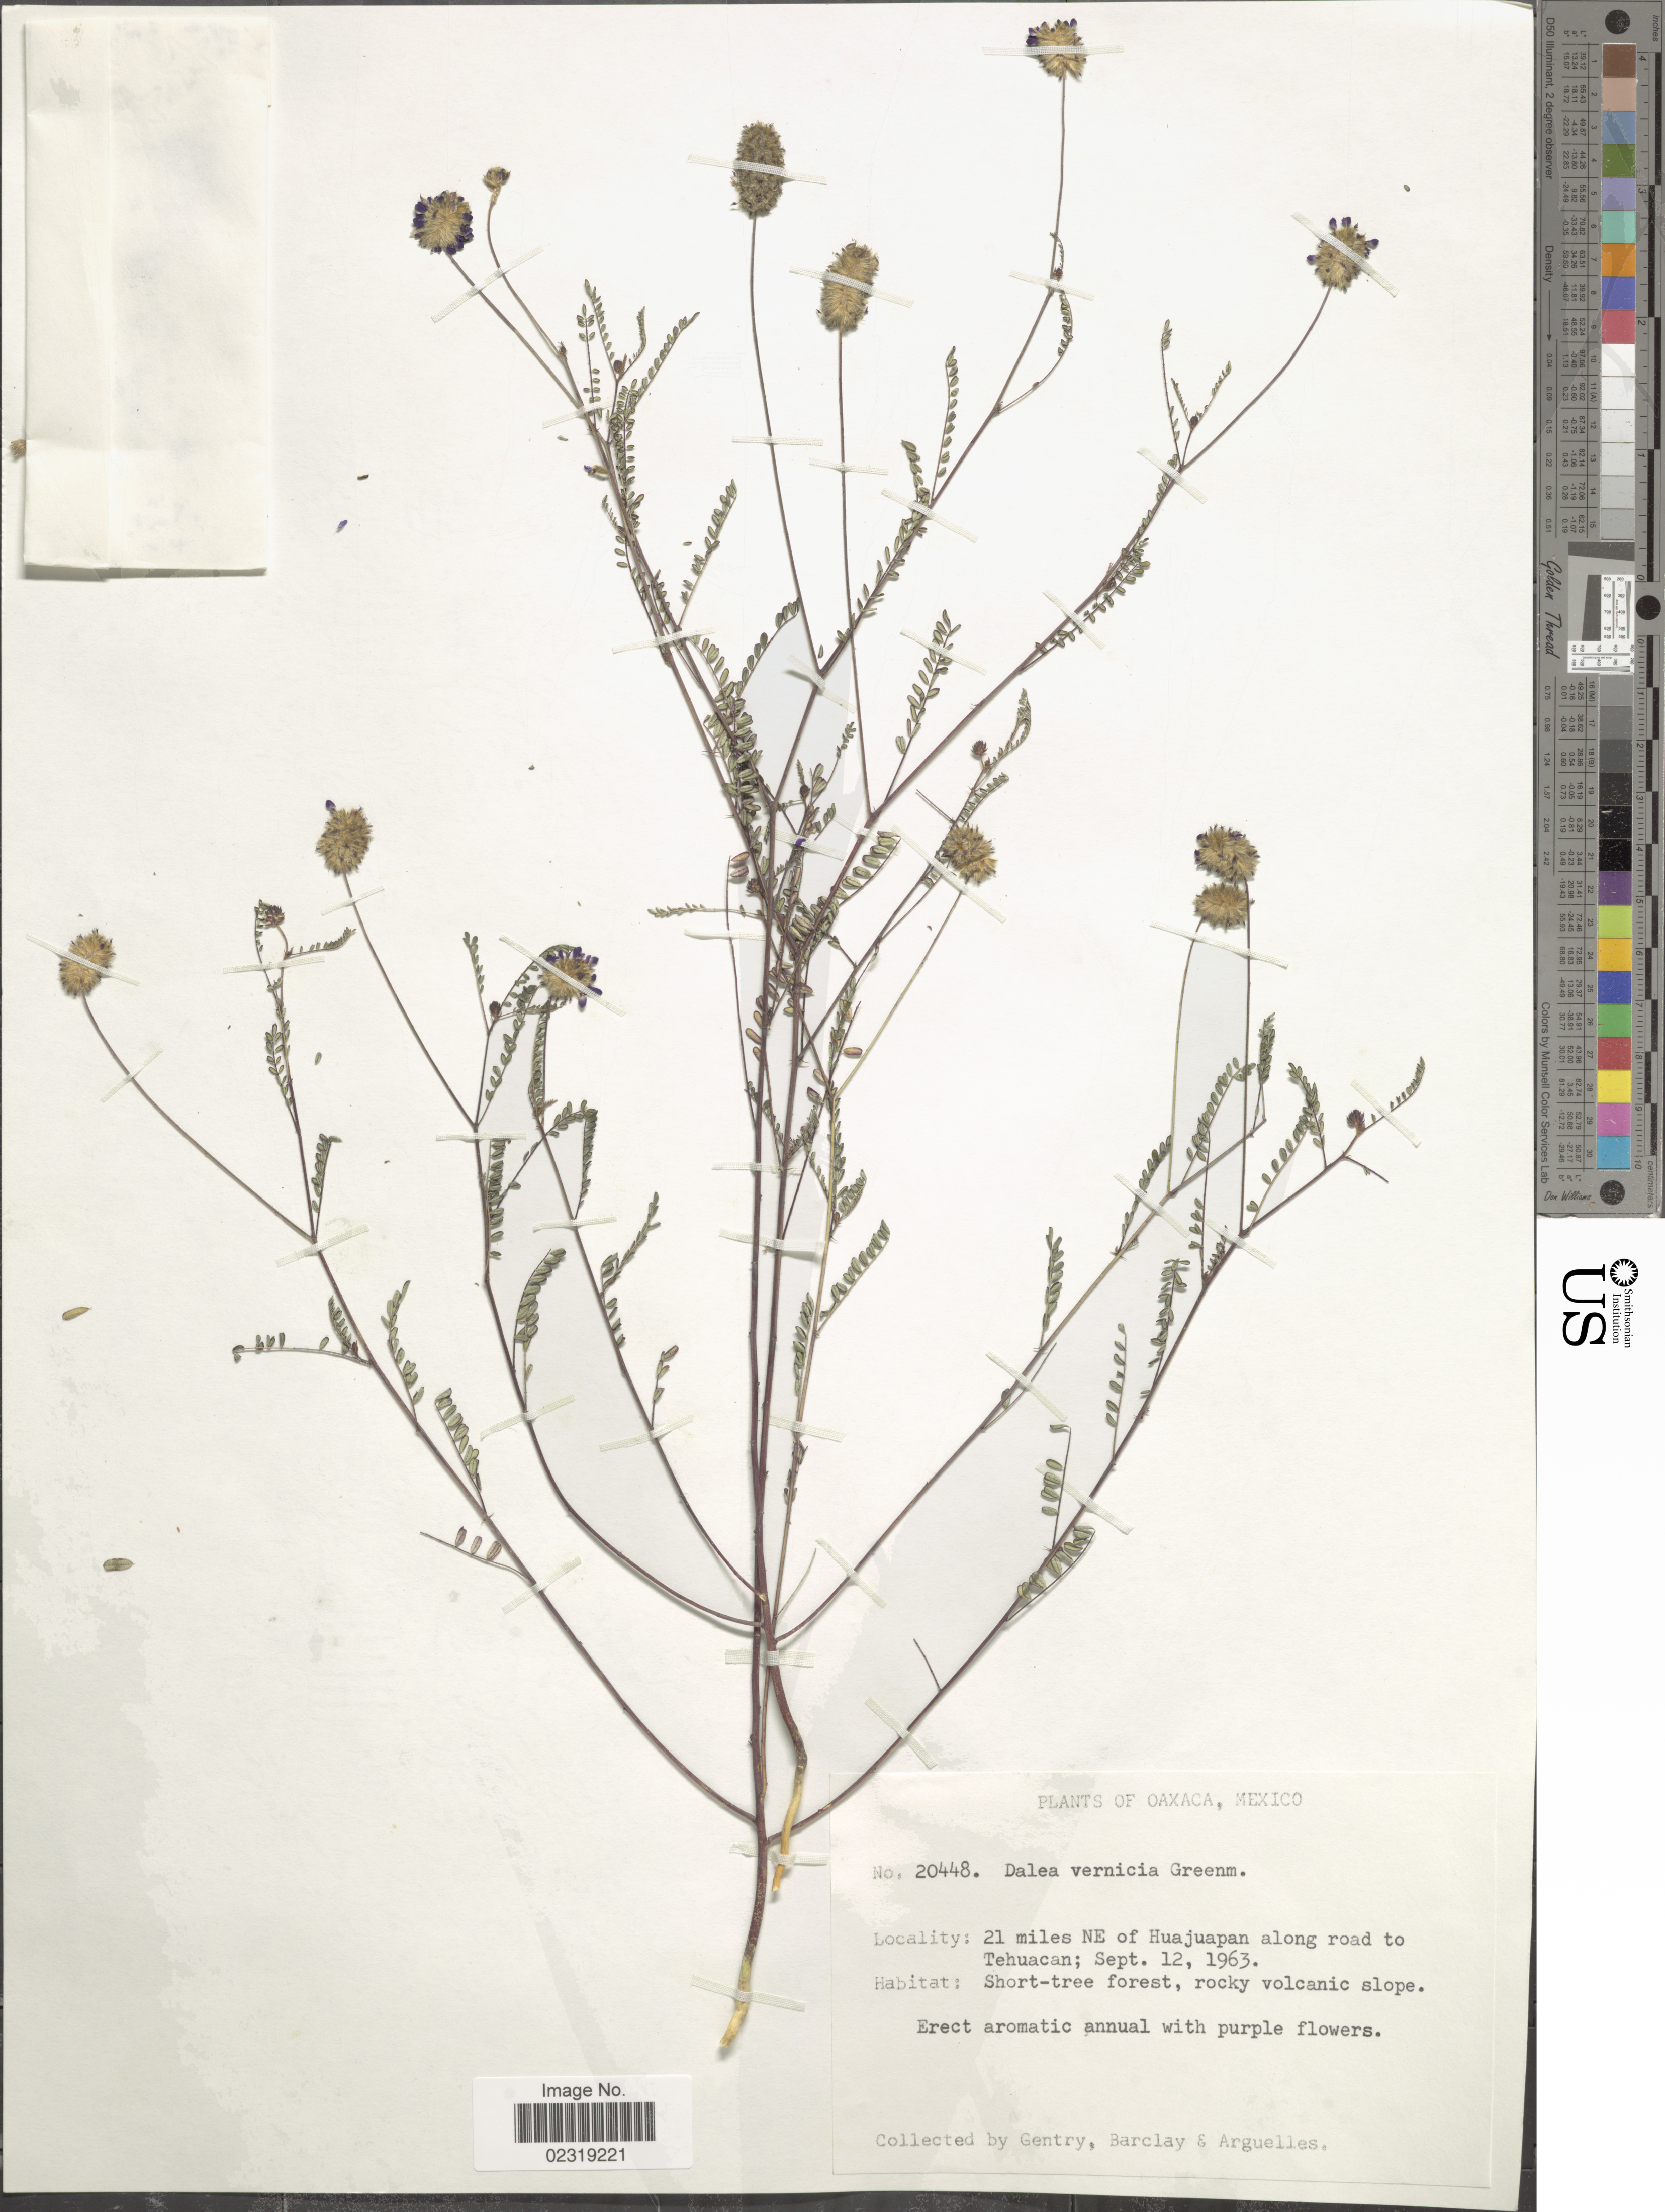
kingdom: Plantae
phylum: Tracheophyta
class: Magnoliopsida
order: Fabales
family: Fabaceae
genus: Dalea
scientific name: Dalea foliolosa var. citrina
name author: (Aiton) Barneby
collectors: Gentry, --, -- Barclay & Arguelles, --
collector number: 20448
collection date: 1963-09-12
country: Mexico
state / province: Oaxaca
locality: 21 miles NE of Huajuapan along road to Tehuacan